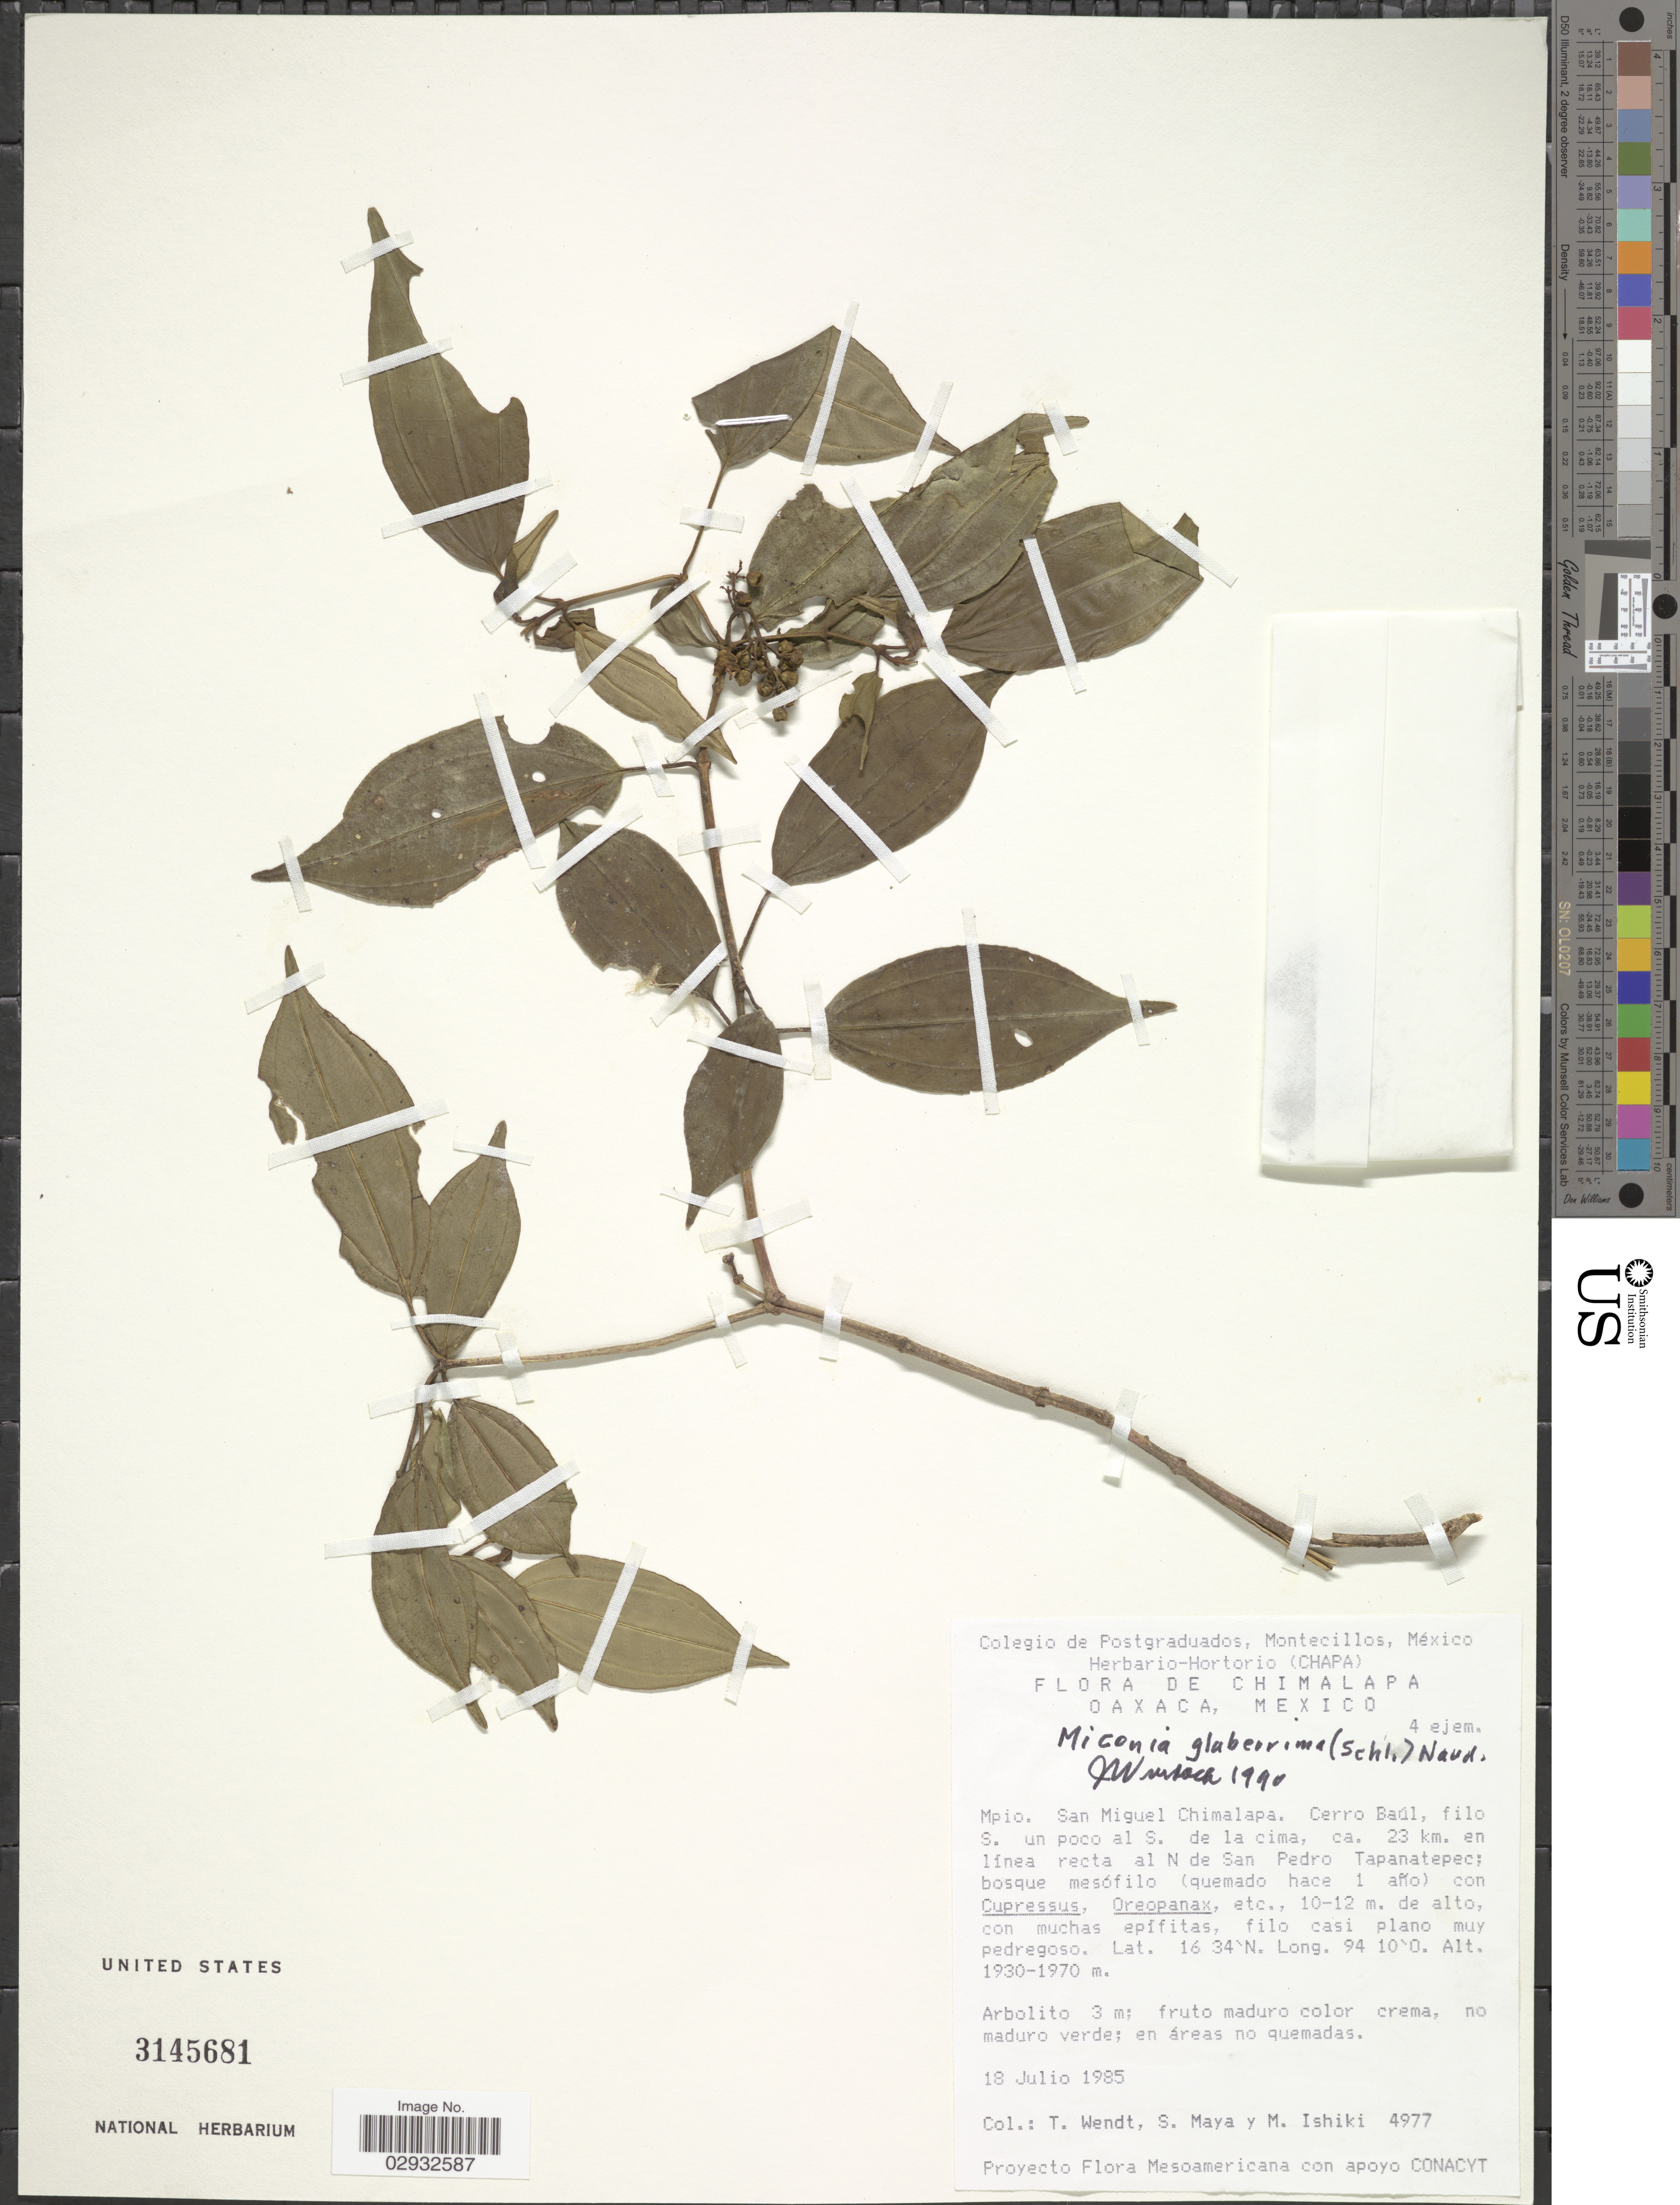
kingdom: Plantae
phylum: Tracheophyta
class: Magnoliopsida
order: Myrtales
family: Melastomataceae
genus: Miconia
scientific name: Miconia glaberrima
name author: (Schltdl.) Naudin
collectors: T. L. Wendt, S. Maya & M. Ishiki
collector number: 4977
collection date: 1985-07-18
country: Mexico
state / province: Oaxaca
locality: Chimalapa. Mpio. San Miguel Chimalapa. Cerro Baúl, filo S. un poco al S. de la cima, ca. 23 km. en línea recta al N de San Pedro Tapanatepec.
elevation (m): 1930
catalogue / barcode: US 3145681